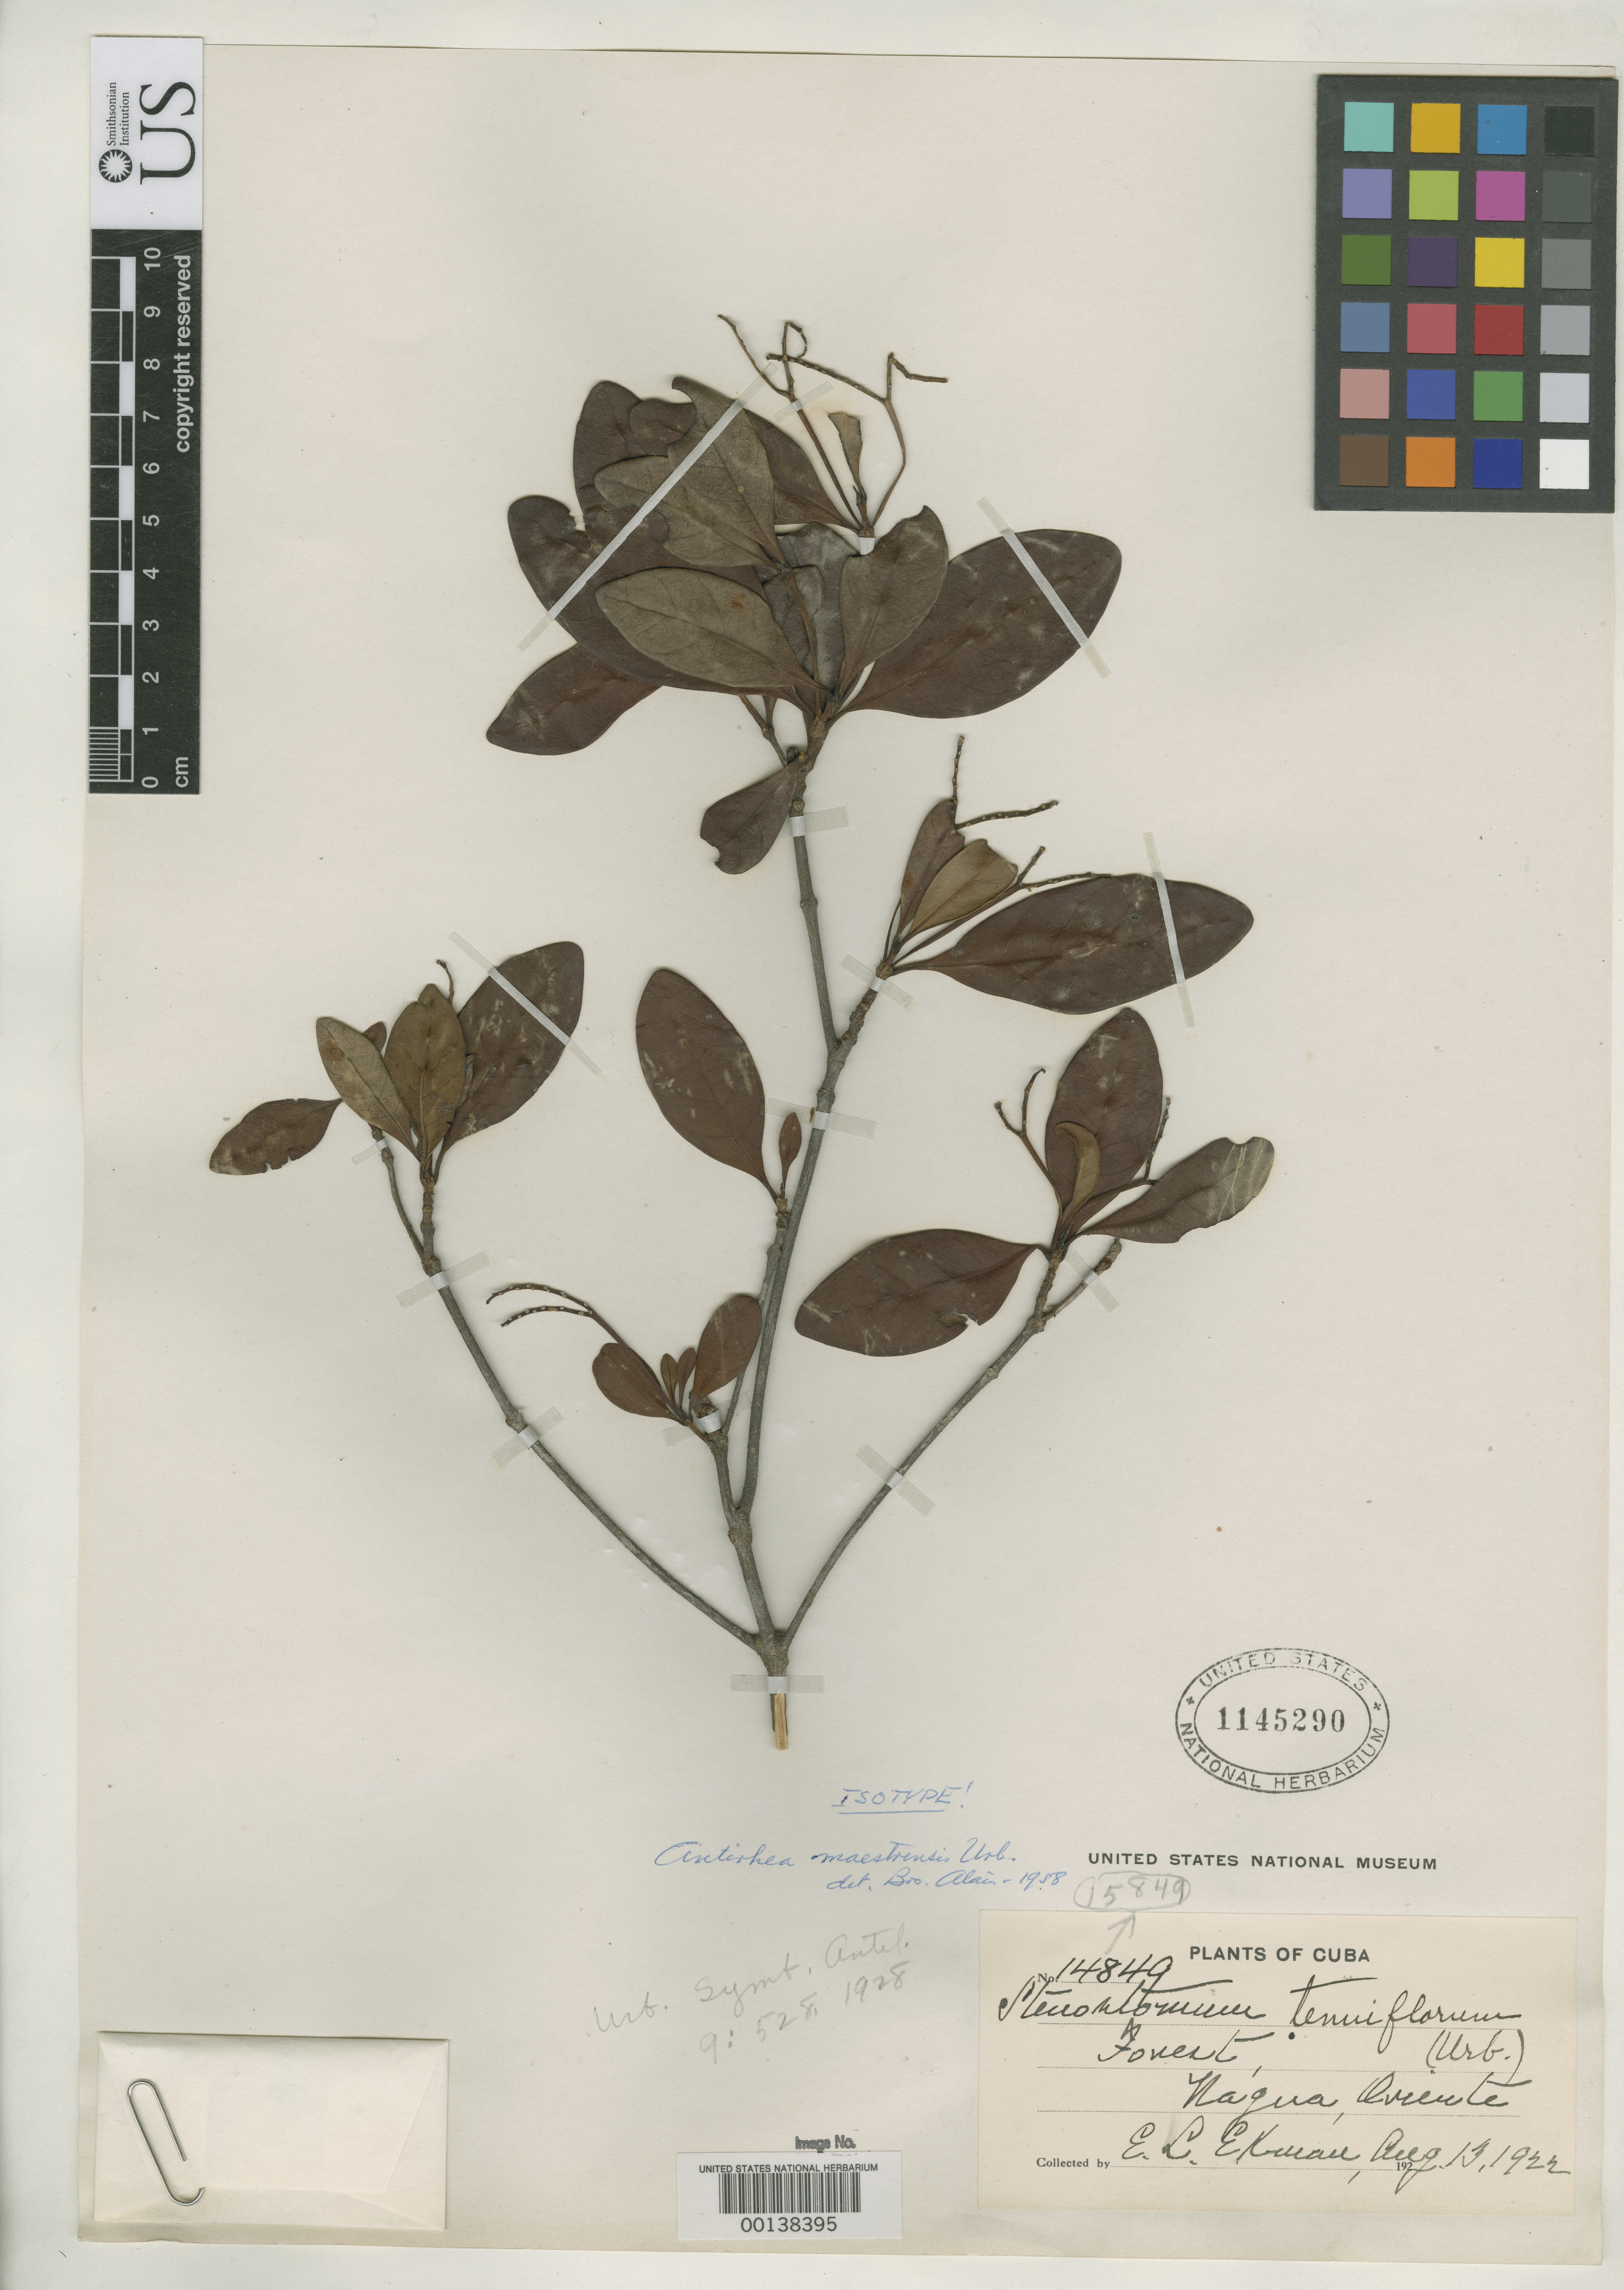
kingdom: Plantae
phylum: Tracheophyta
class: Magnoliopsida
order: Gentianales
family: Rubiaceae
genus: Antirhea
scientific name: Antirhea maestrensis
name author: Urb.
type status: Isotype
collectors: E. L. Ekman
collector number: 15849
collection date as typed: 13 Aug 1922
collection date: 1922-08-13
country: Cuba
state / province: Oriente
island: Greater Antilles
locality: Sierra Maestra, Nagua.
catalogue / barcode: US 1145290